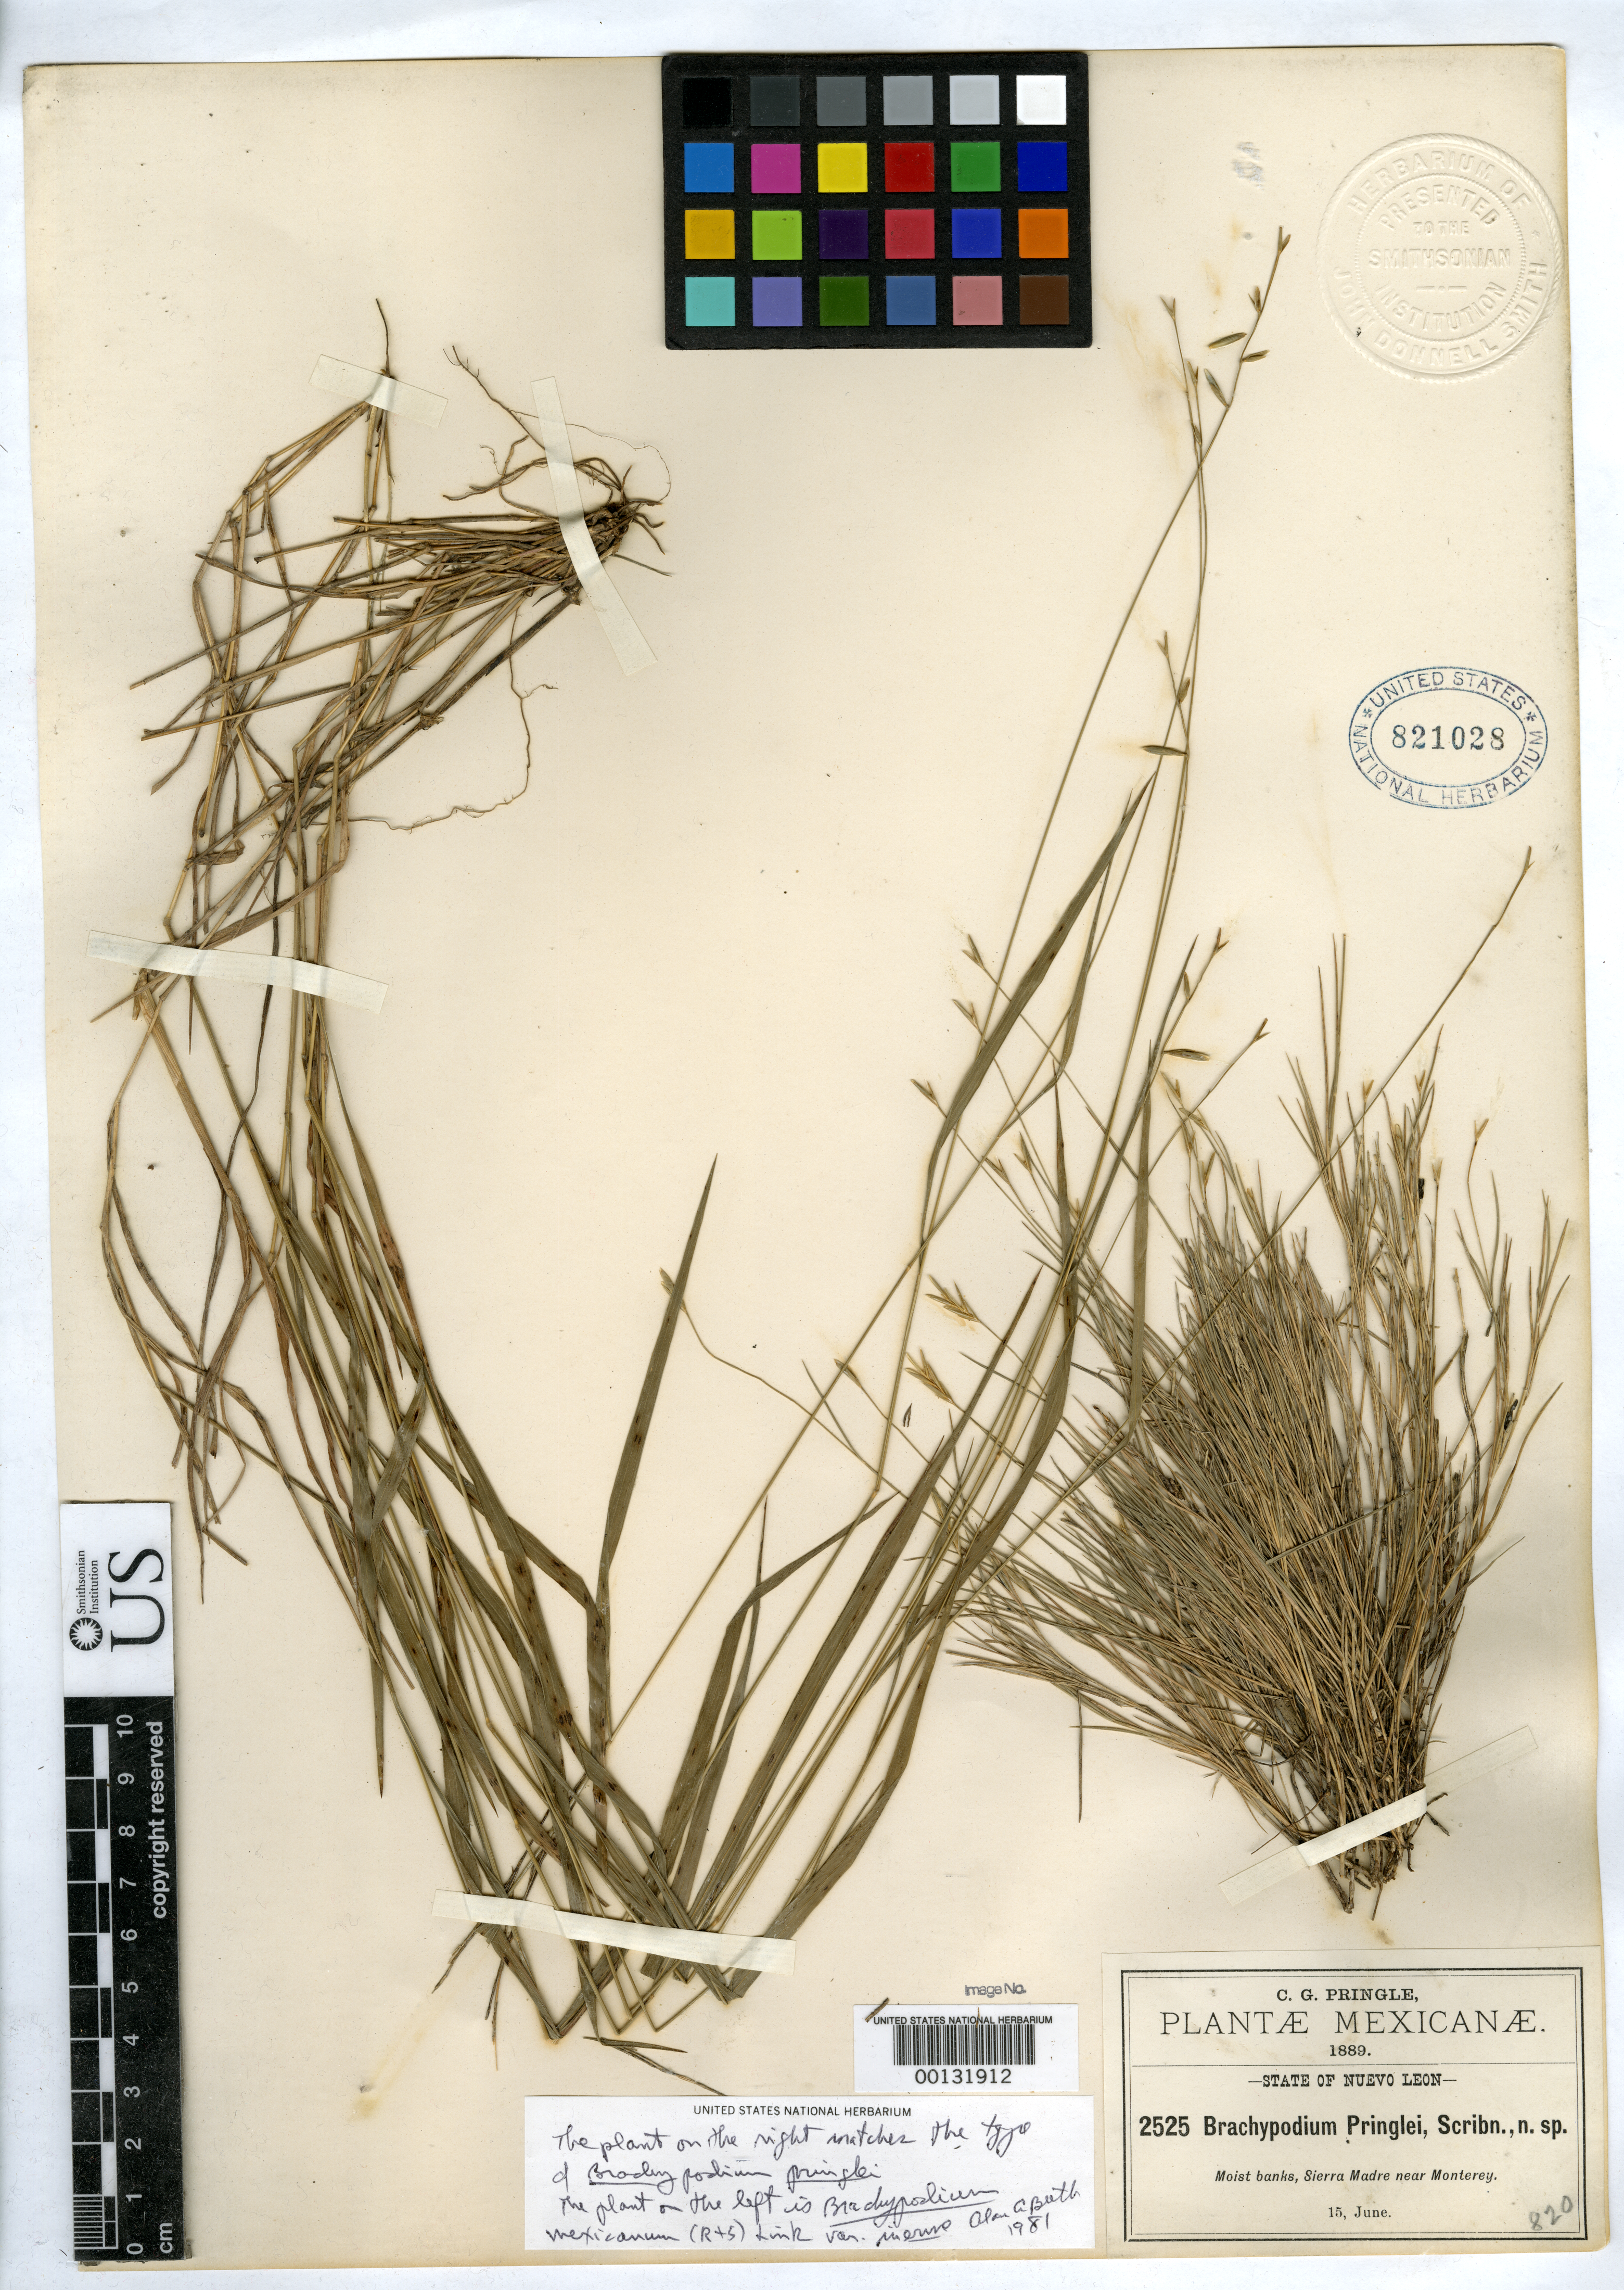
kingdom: Plantae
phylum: Tracheophyta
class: Liliopsida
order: Poales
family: Poaceae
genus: Brachypodium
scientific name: Brachypodium pringlei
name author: Scribn. ex W.J. Beal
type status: Isotype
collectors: C. G. Pringle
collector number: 2525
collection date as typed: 15 Jun 1889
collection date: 1889-06-15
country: Mexico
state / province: Nuevo León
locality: Sierra de Madre; near Monterrey; alt. 5000 ft.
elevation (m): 1524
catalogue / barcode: US 821028